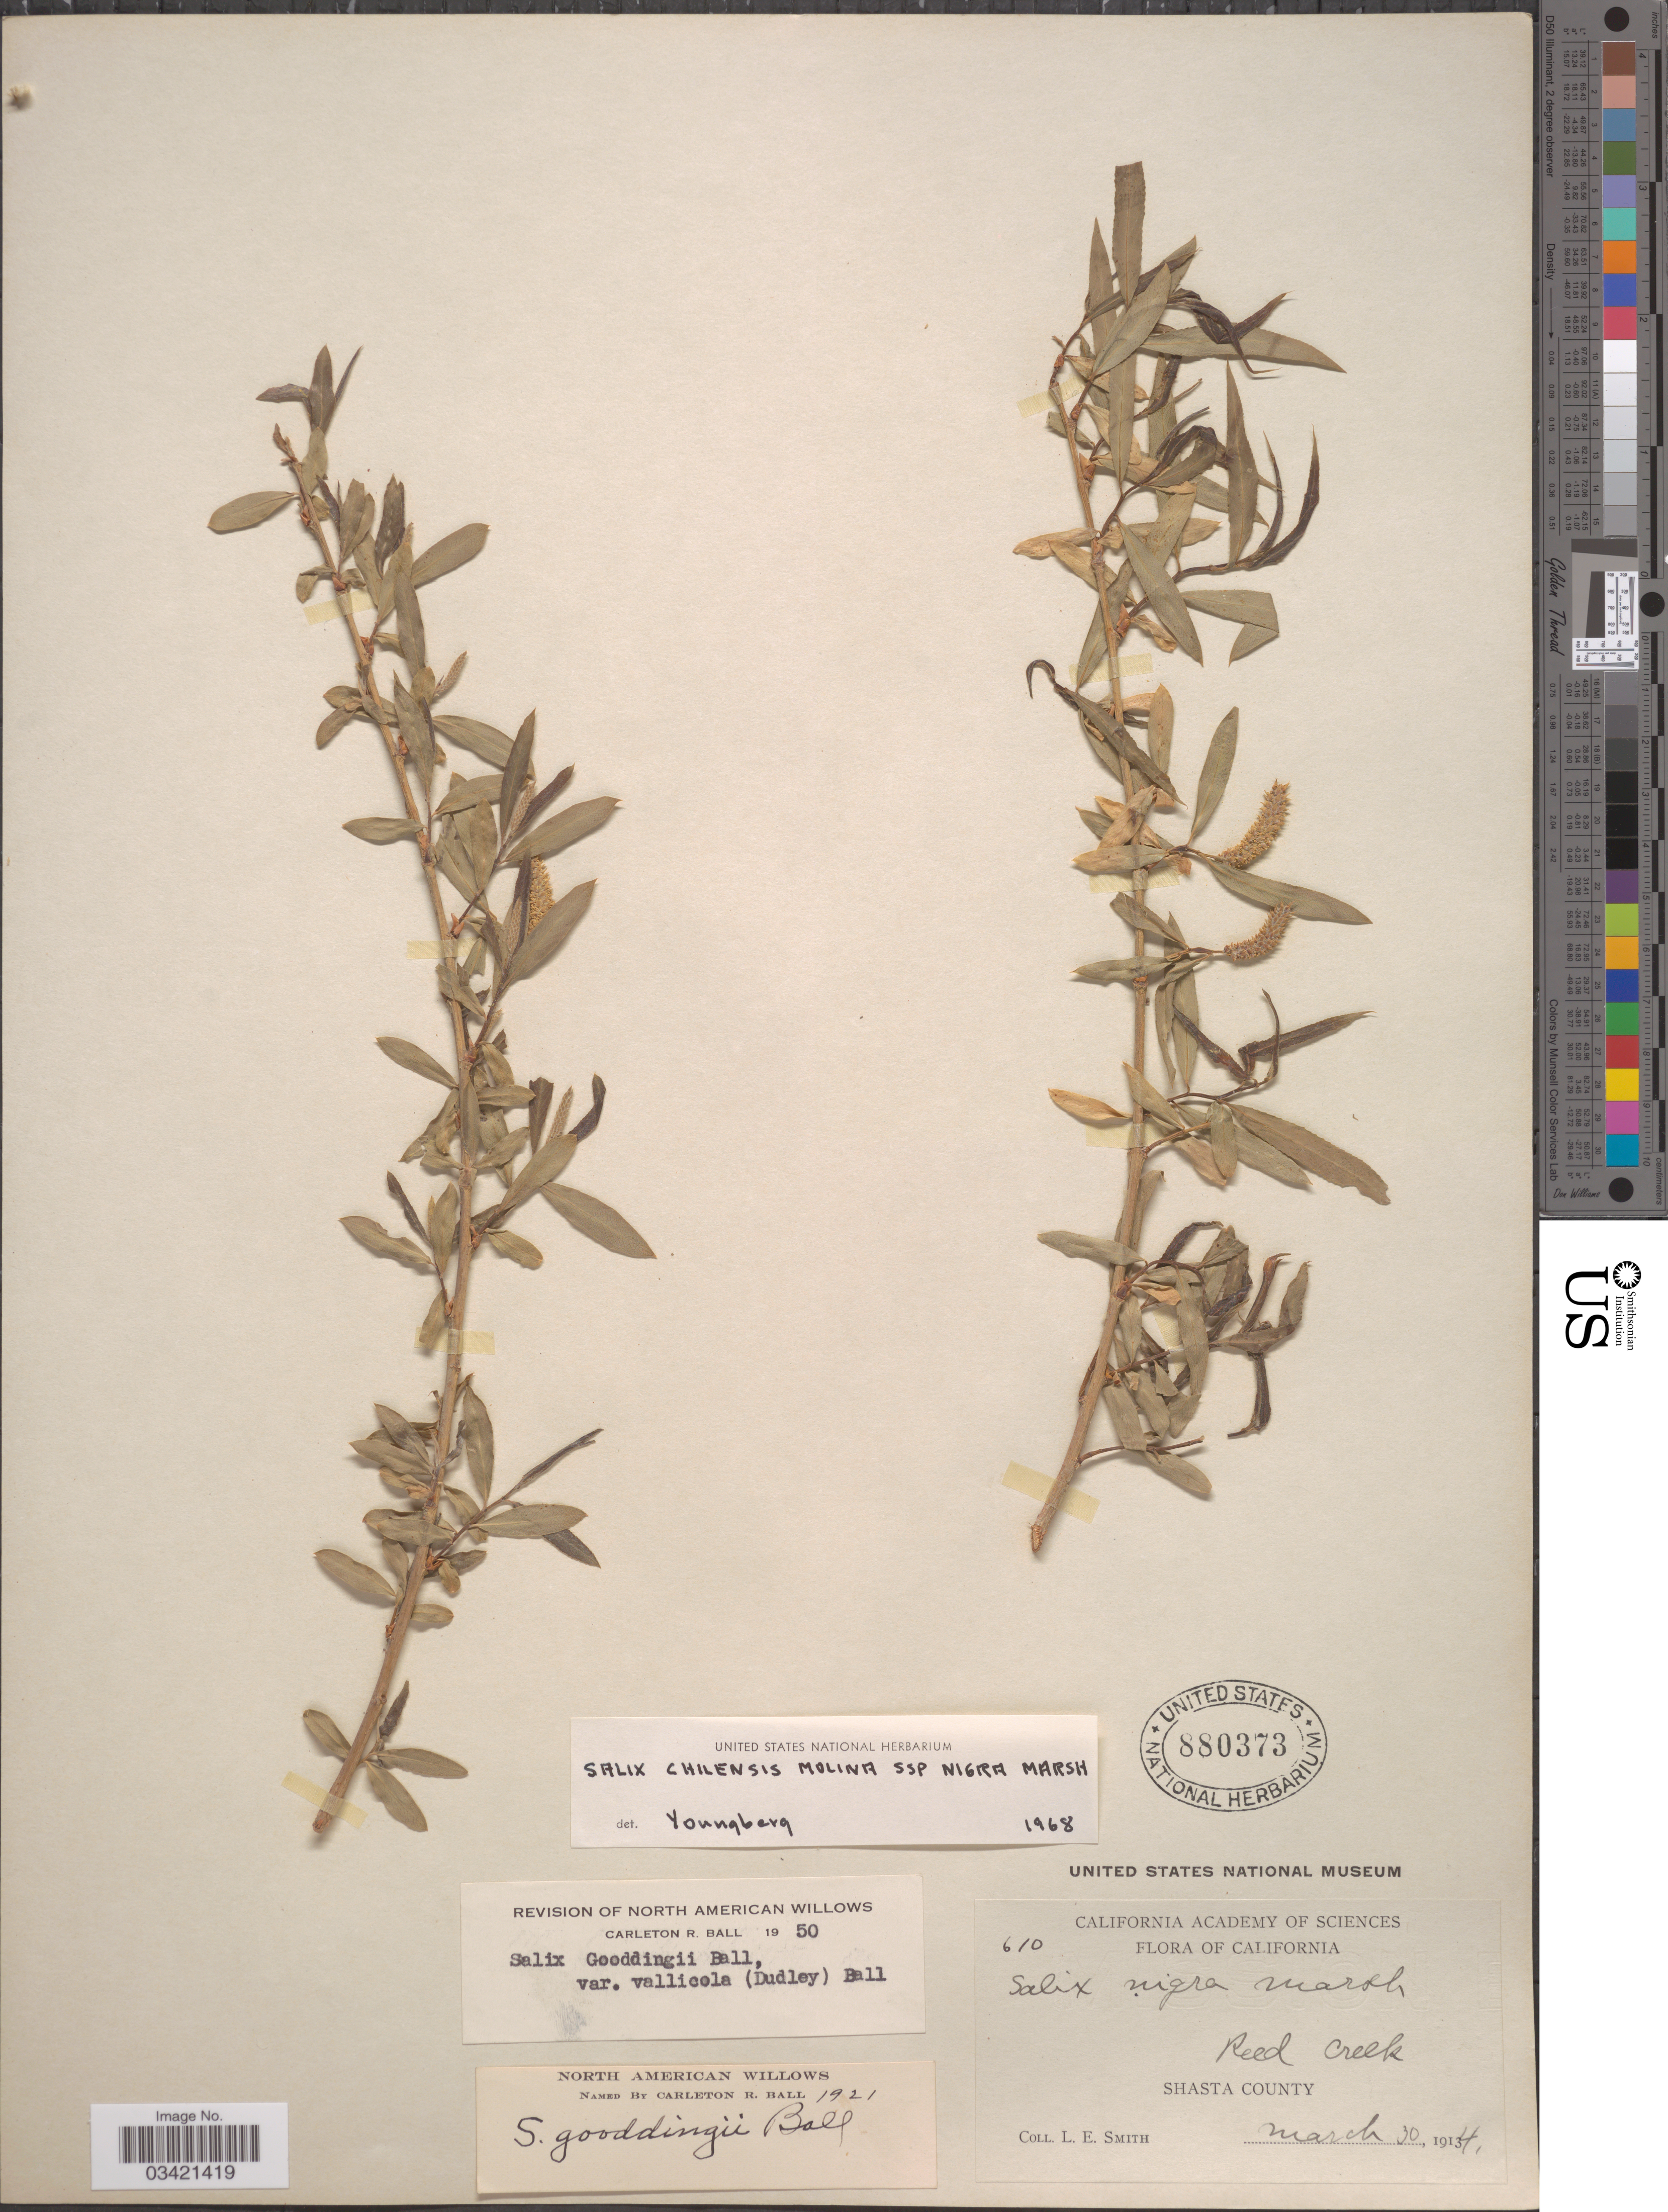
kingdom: Plantae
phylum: Tracheophyta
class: Magnoliopsida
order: Malpighiales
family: Salicaceae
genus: Salix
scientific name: Salix gooddingii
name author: C.R. Ball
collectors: L. E. Smith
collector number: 610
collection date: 1914-03-30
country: United States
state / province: California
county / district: Shasta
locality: Reed Creek. Shasta County.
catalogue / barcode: US 880373